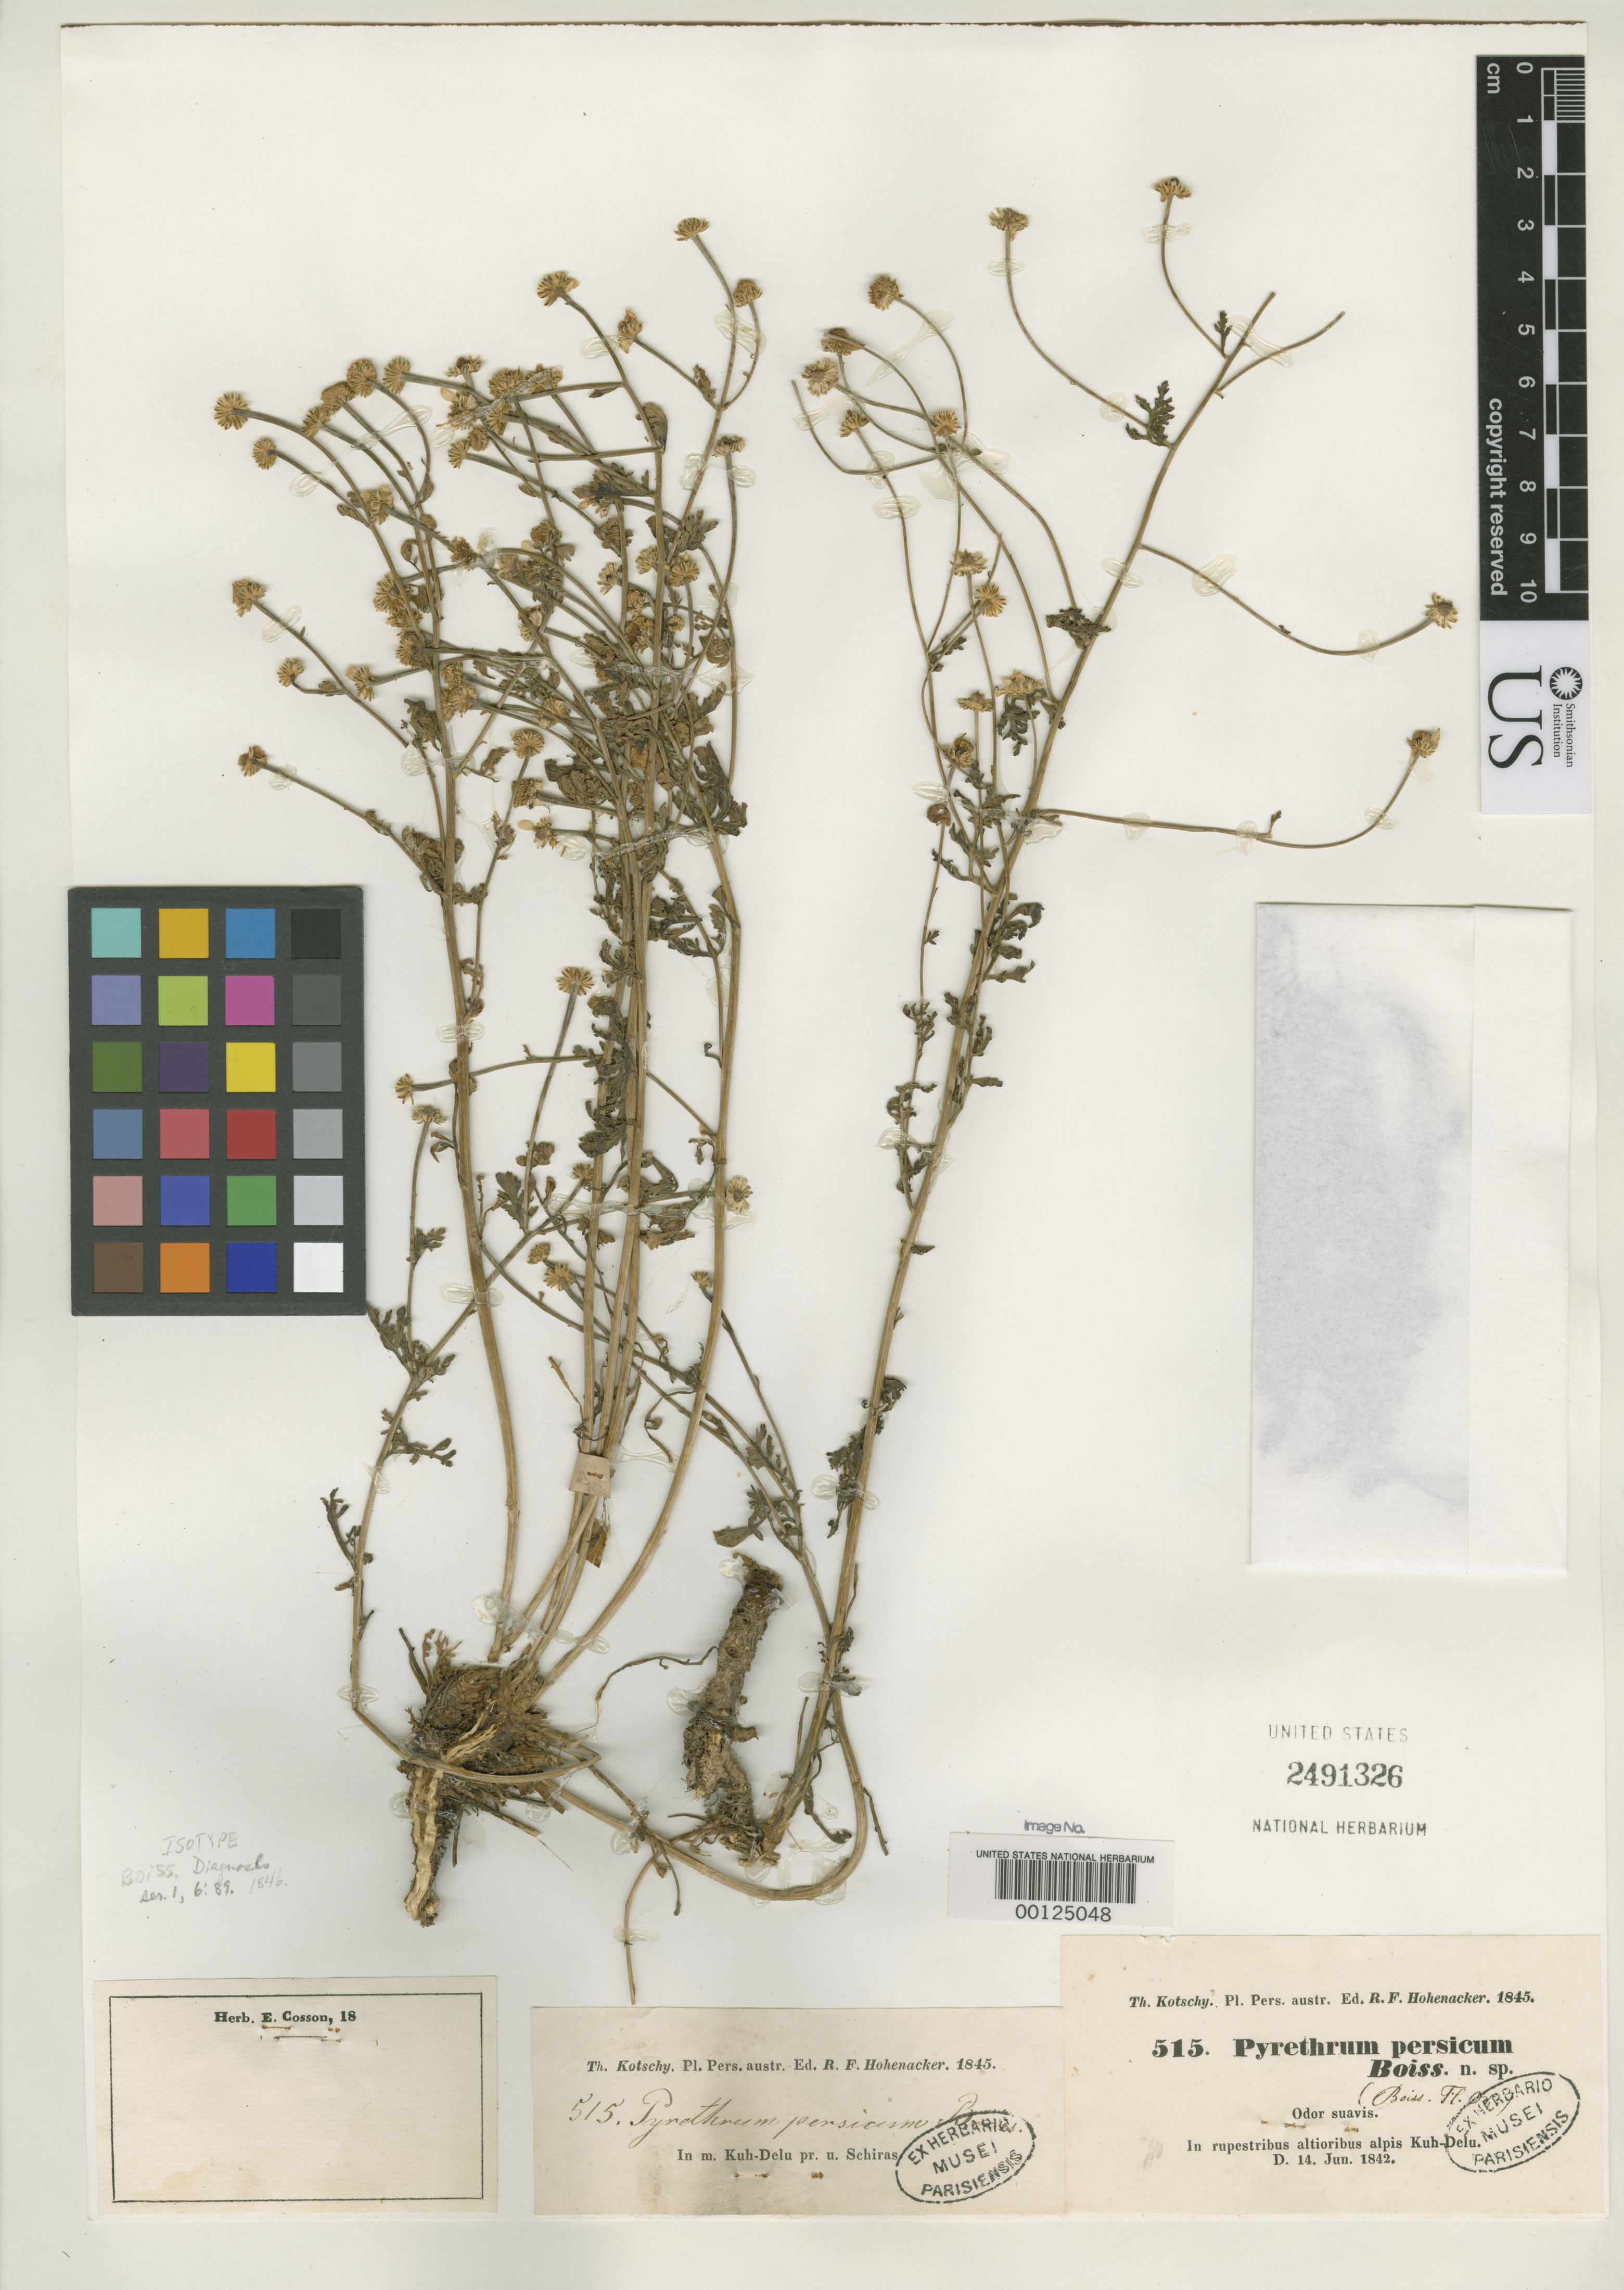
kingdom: Plantae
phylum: Tracheophyta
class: Magnoliopsida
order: Asterales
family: Asteraceae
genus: Pyrethrum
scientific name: Pyrethrum persicum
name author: Boiss.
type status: Isotype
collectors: K. G. Kotschy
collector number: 515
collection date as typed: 14 Jun 1842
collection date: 1842-06-14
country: Iran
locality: Kuh-Delu Mountain, Schiras.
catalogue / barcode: US 2491326